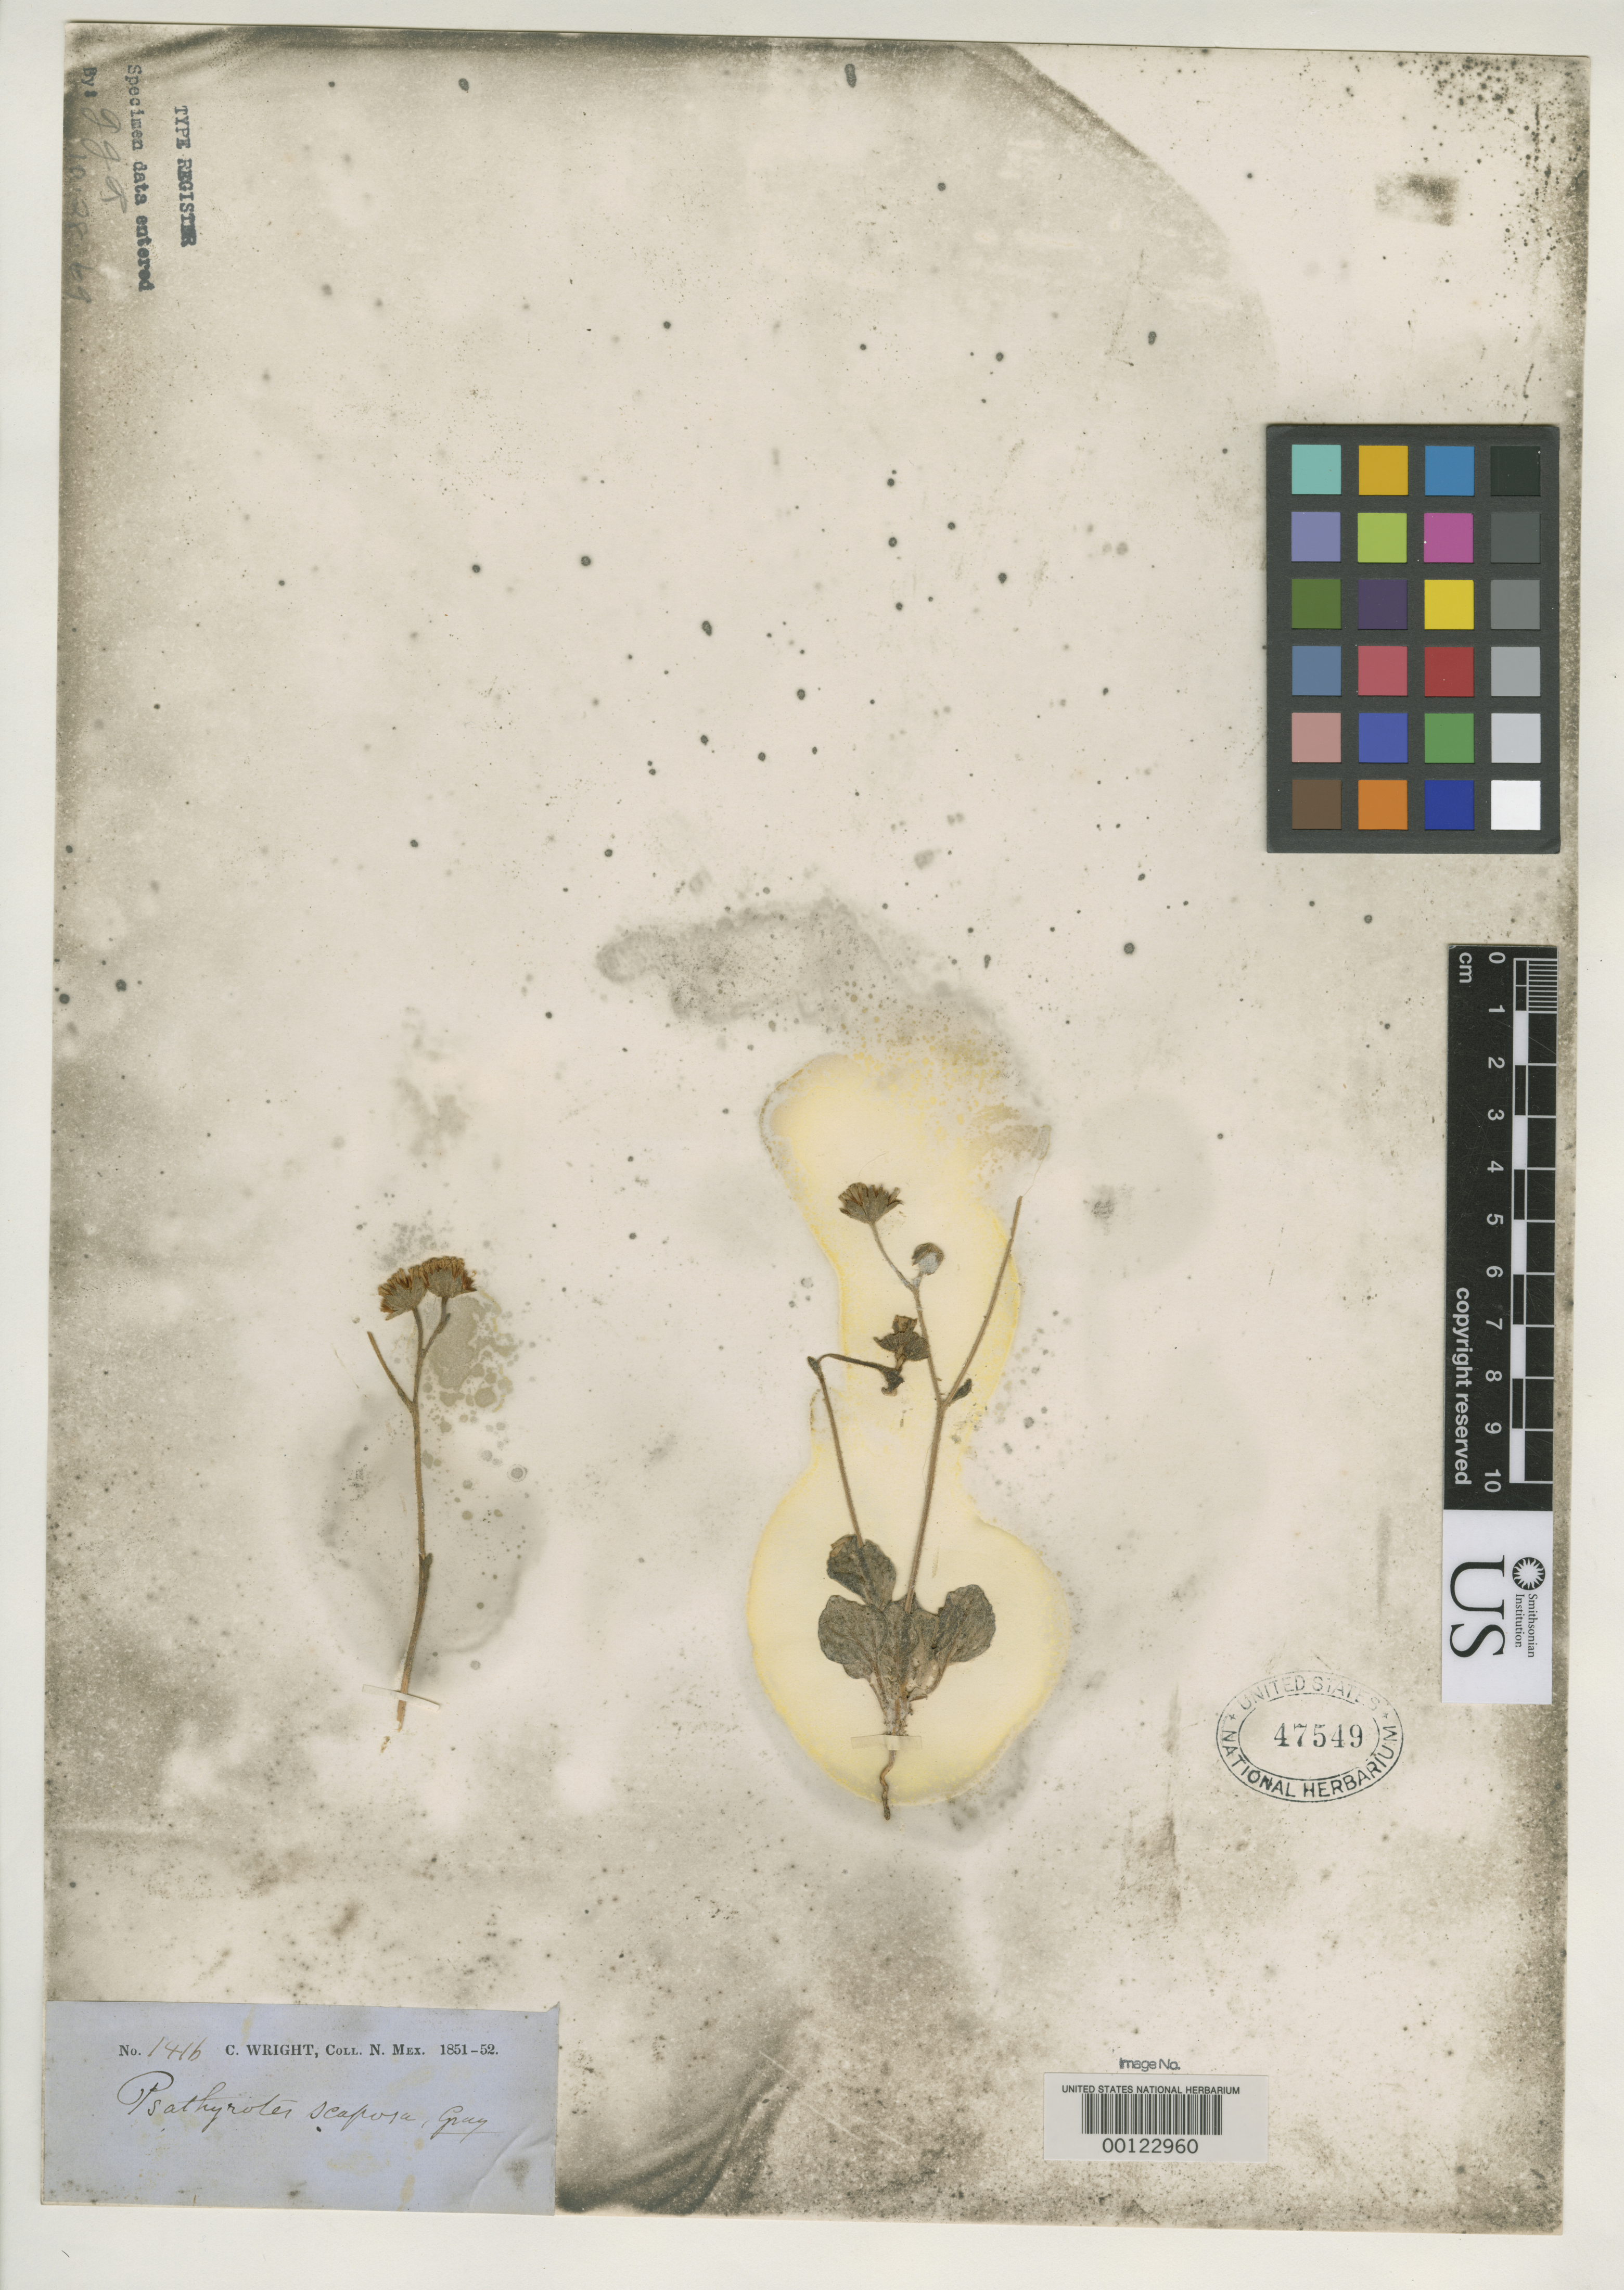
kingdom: Plantae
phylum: Tracheophyta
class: Magnoliopsida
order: Asterales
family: Asteraceae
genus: Psathyrotes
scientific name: Psathyrotes scaposa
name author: A. Gray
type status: Type Collection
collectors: C. Wright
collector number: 1416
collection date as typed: Apr 1851 to -- May 1852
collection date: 1851-04/1852-05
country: United States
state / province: New Mexico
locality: Above El Paso.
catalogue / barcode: US 47549